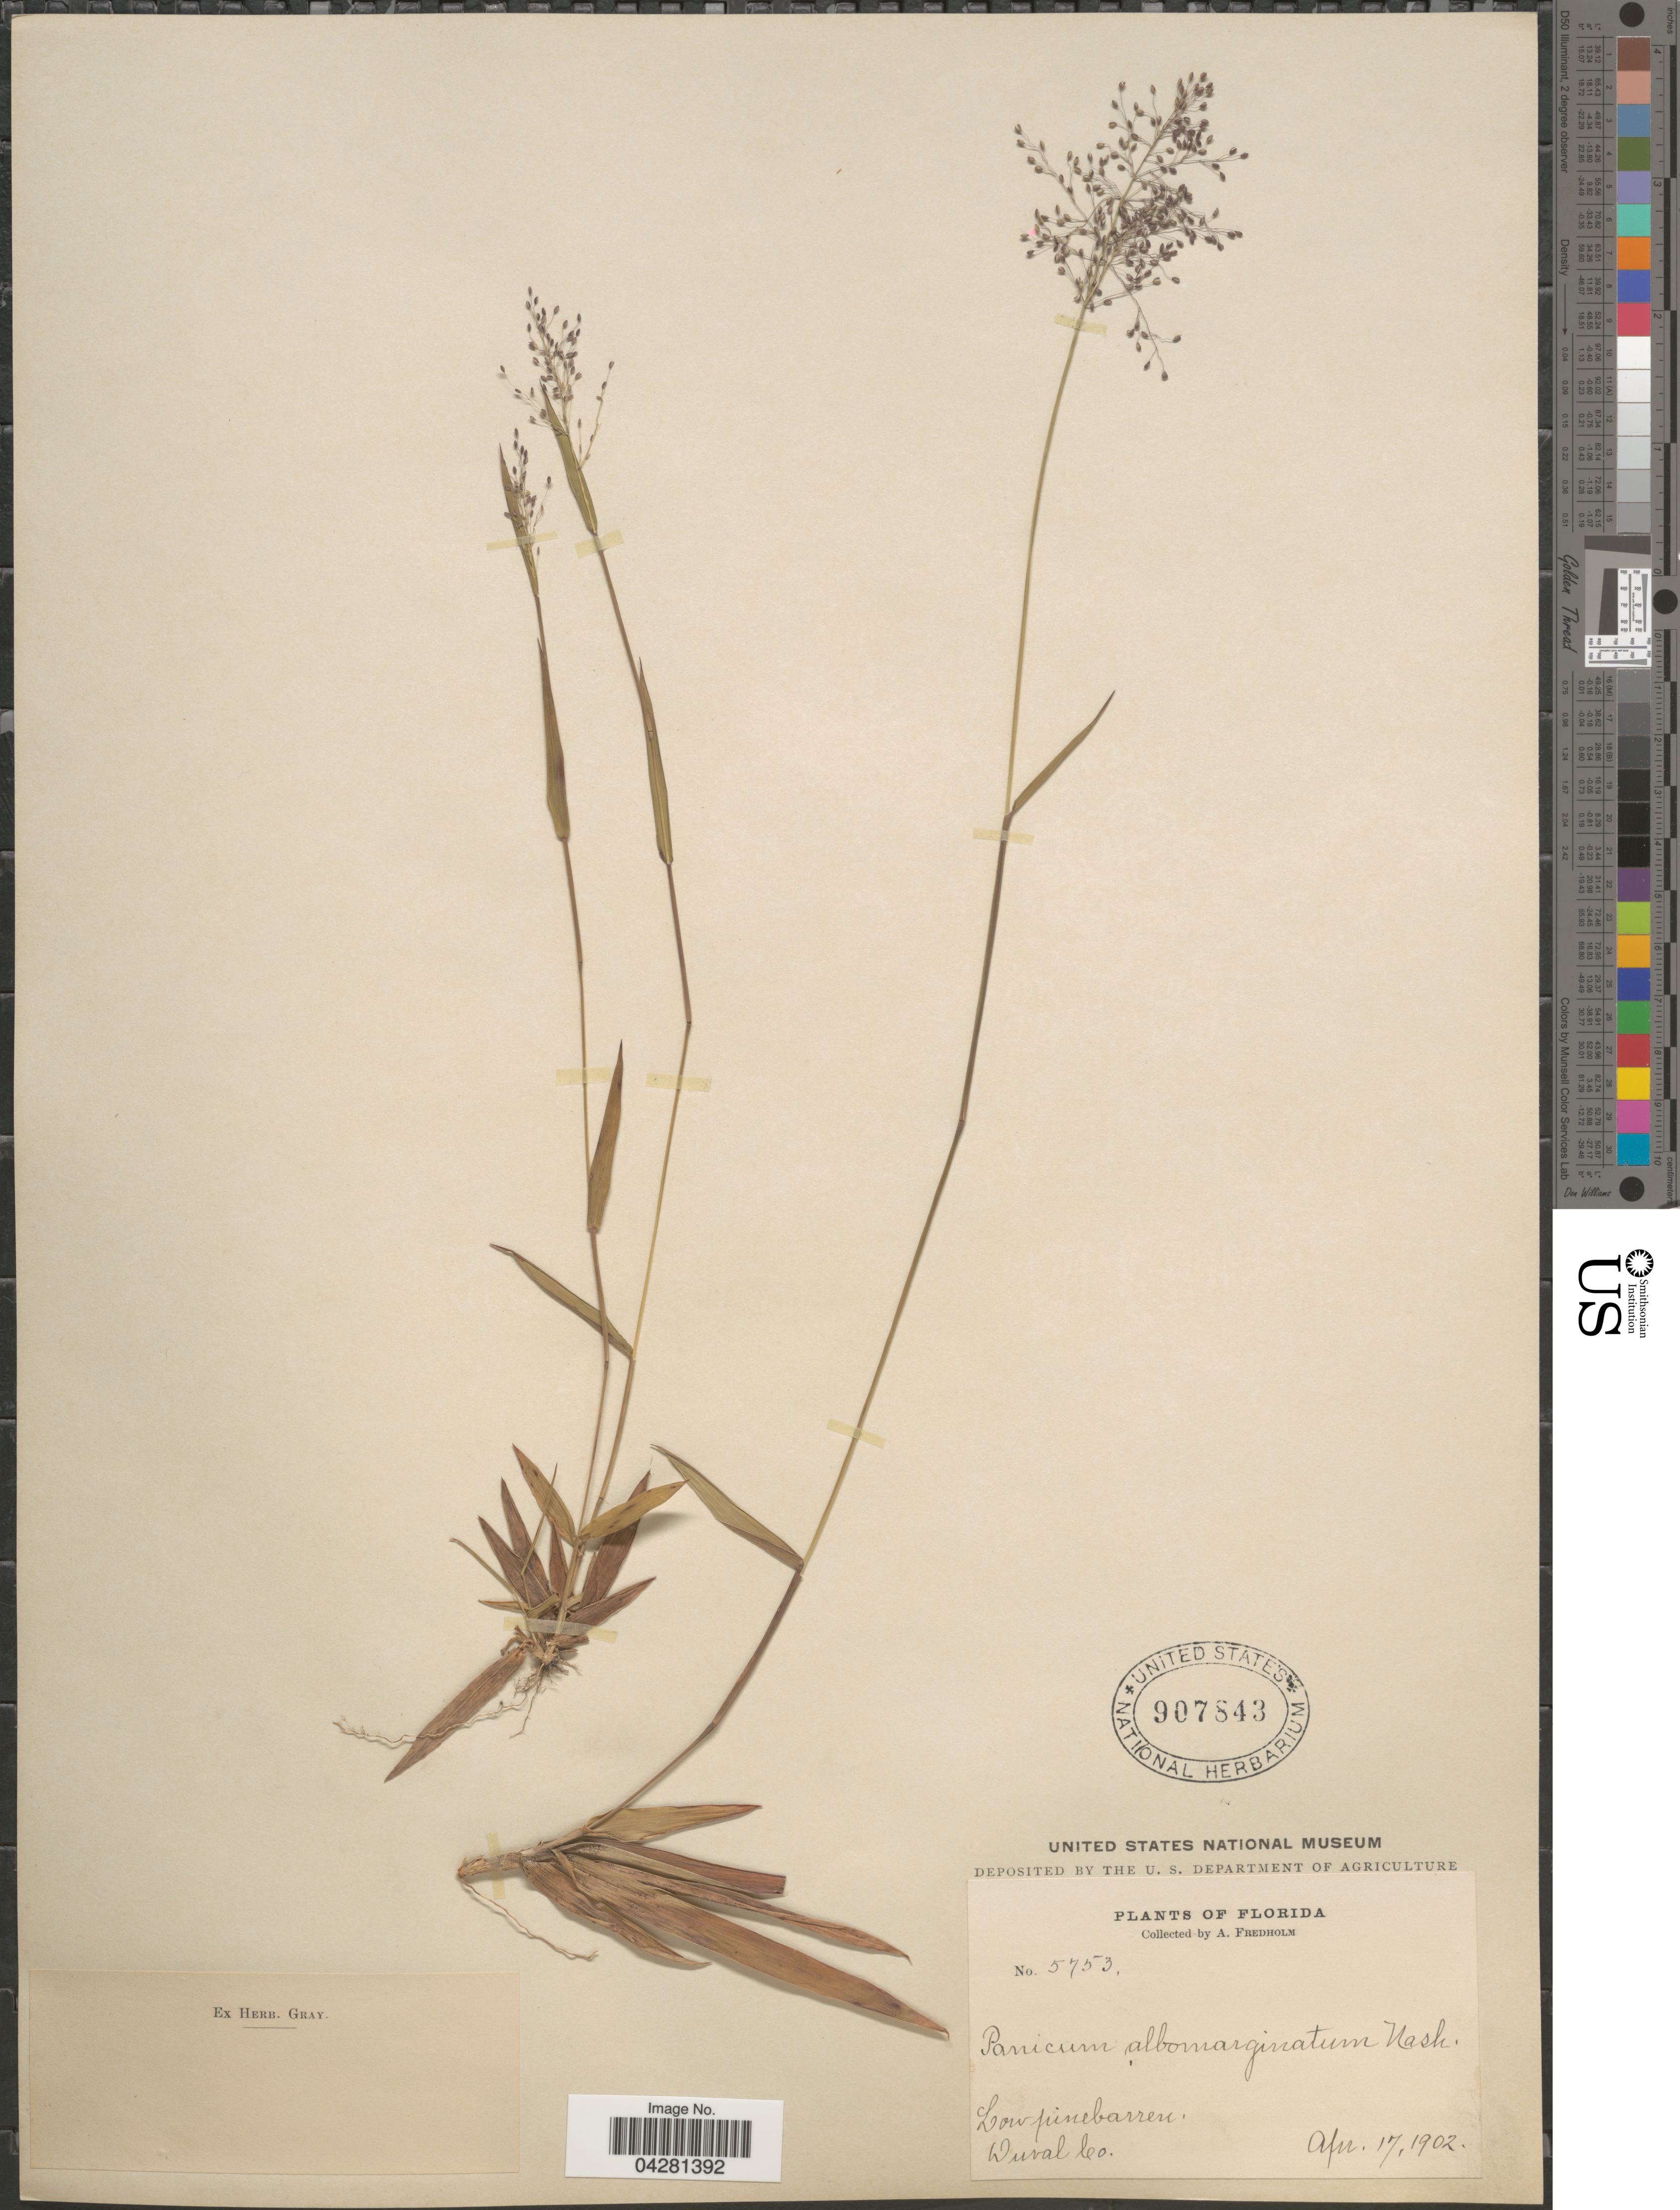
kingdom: Plantae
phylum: Tracheophyta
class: Liliopsida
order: Poales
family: Poaceae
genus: Dichanthelium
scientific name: Dichanthelium dichotomum var. unciphyllum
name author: (Trin.) Davidse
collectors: A. Fredholm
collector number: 5753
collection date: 1902-04-17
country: United States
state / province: Florida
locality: Low pinebarren. Duval Co.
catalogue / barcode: US 907843